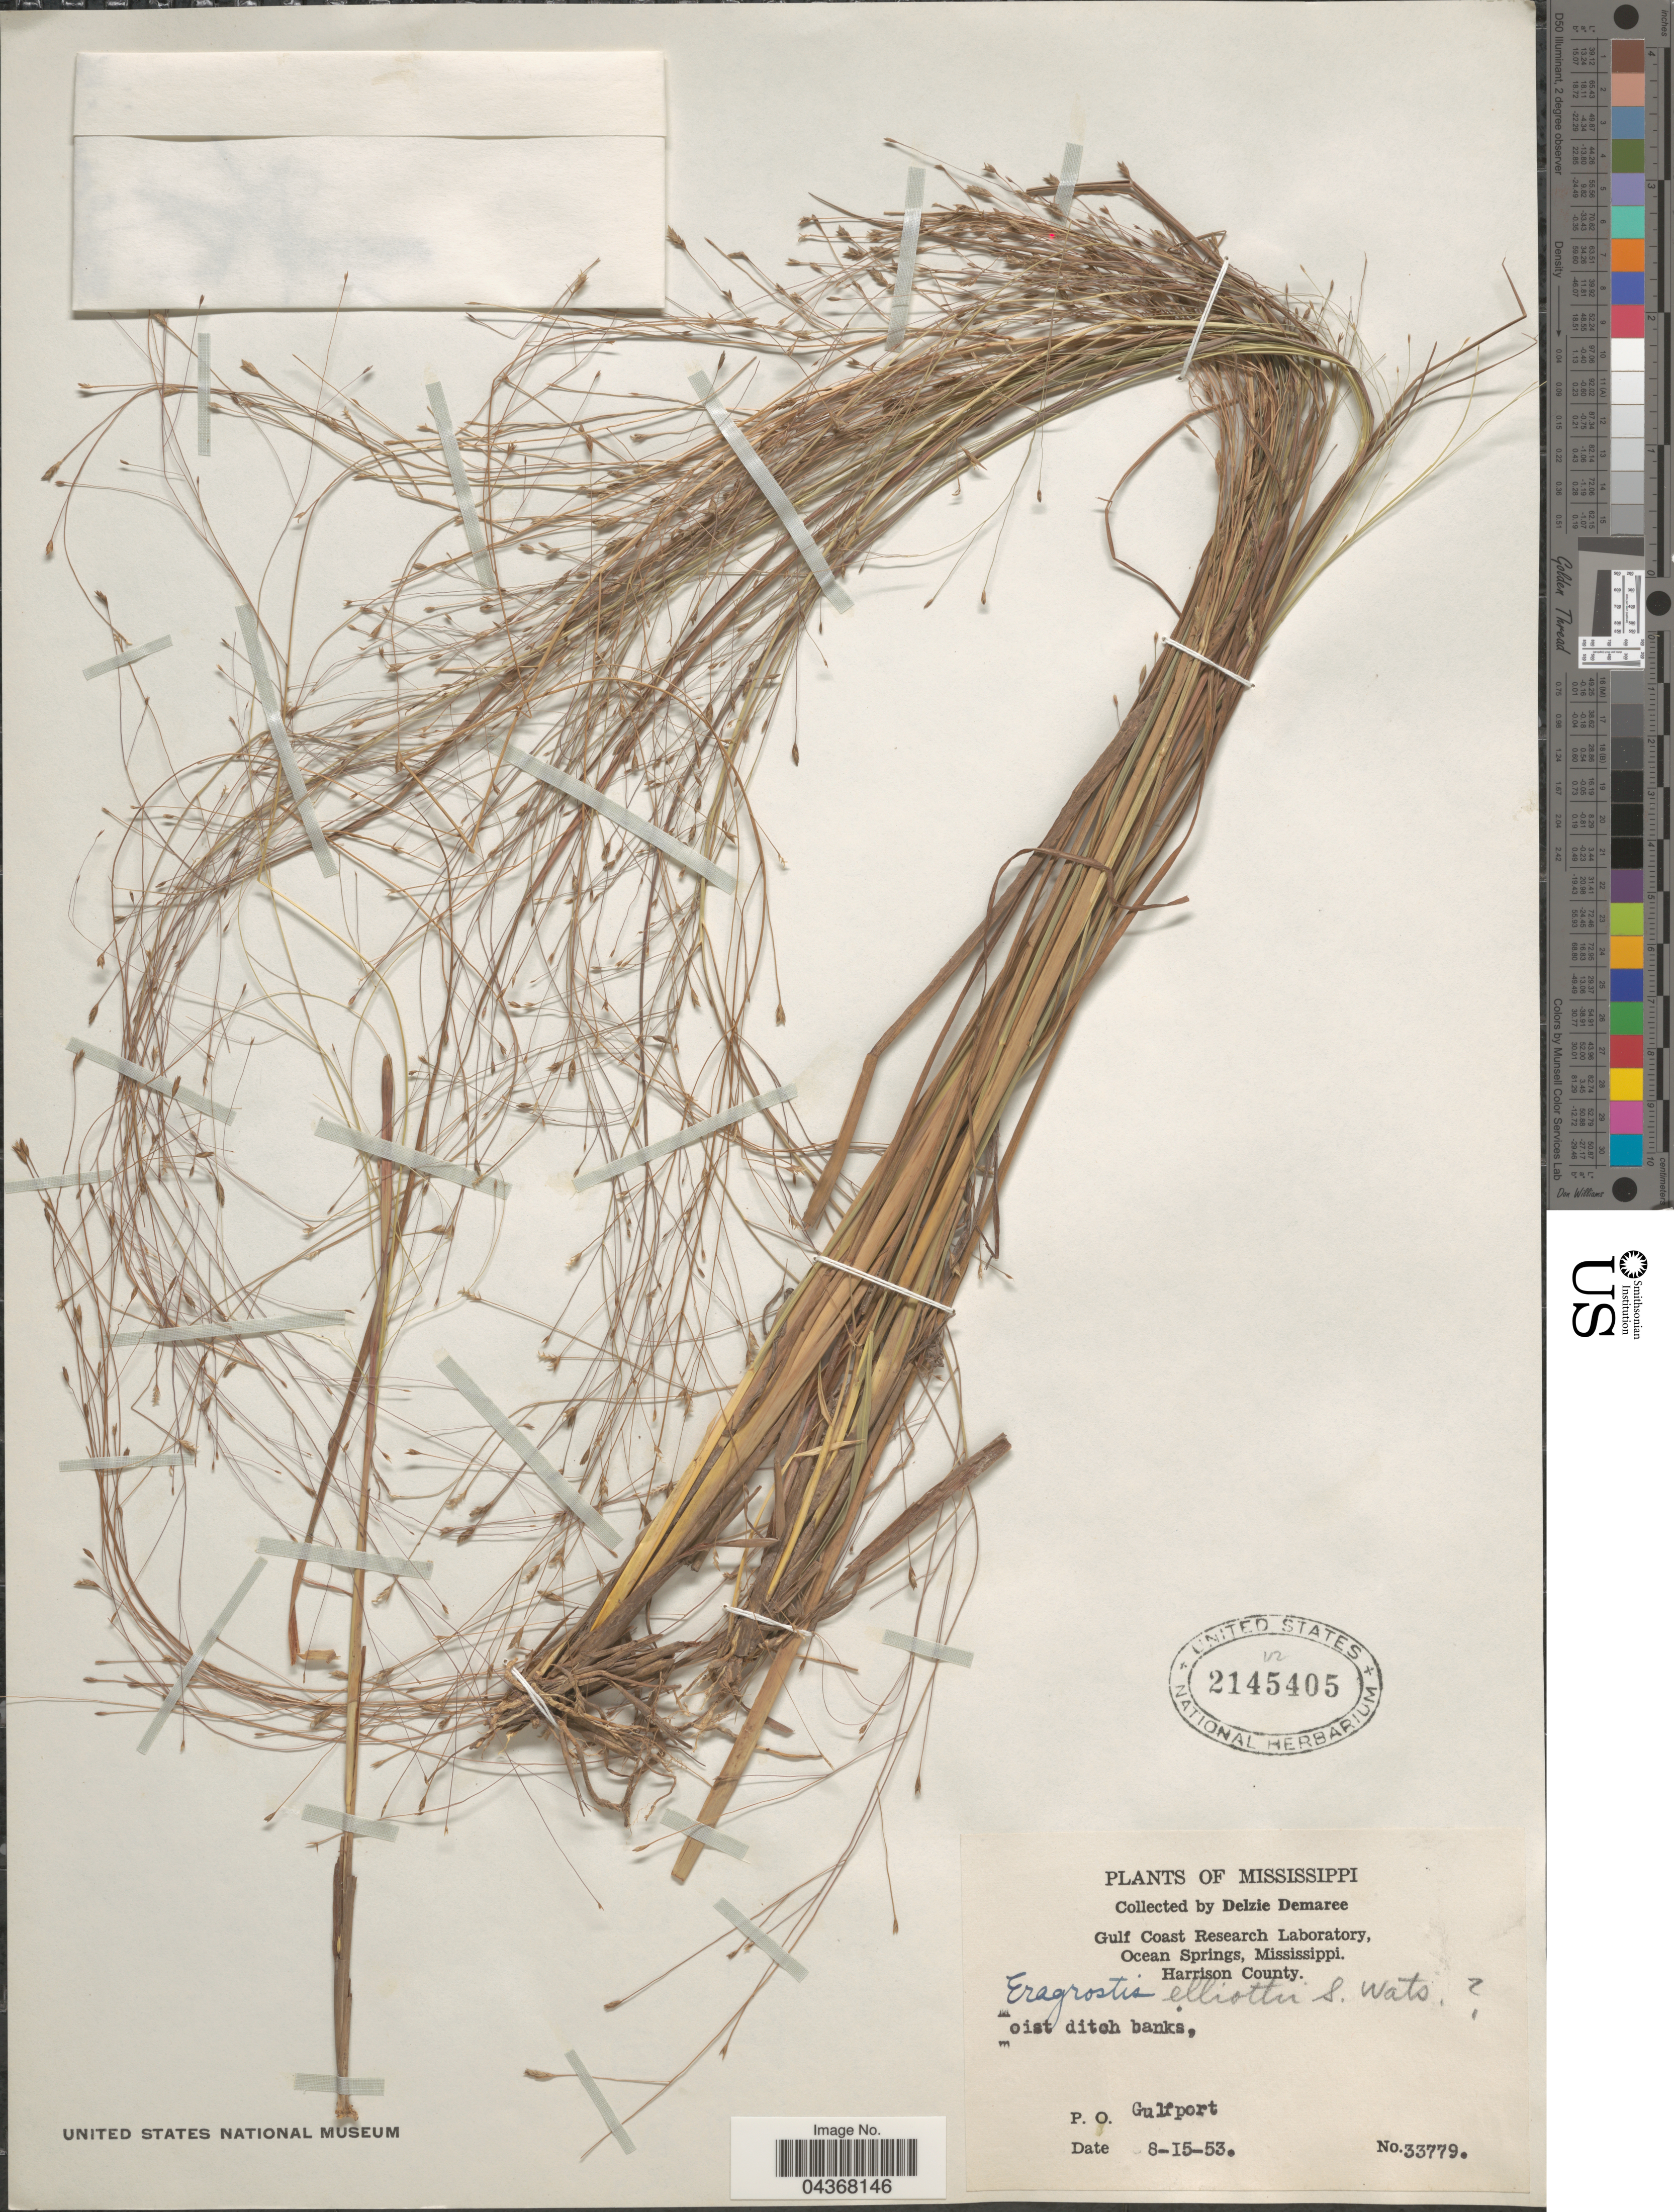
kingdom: Plantae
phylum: Tracheophyta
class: Liliopsida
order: Poales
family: Poaceae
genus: Eragrostis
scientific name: Eragrostis elliottii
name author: S. Watson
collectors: D. Demaree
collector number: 33779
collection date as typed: Transcribed d/m/y: 15/8/53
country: United States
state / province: Mississippi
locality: Harrison County. P. O. Gulfport.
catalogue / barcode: US 2145405